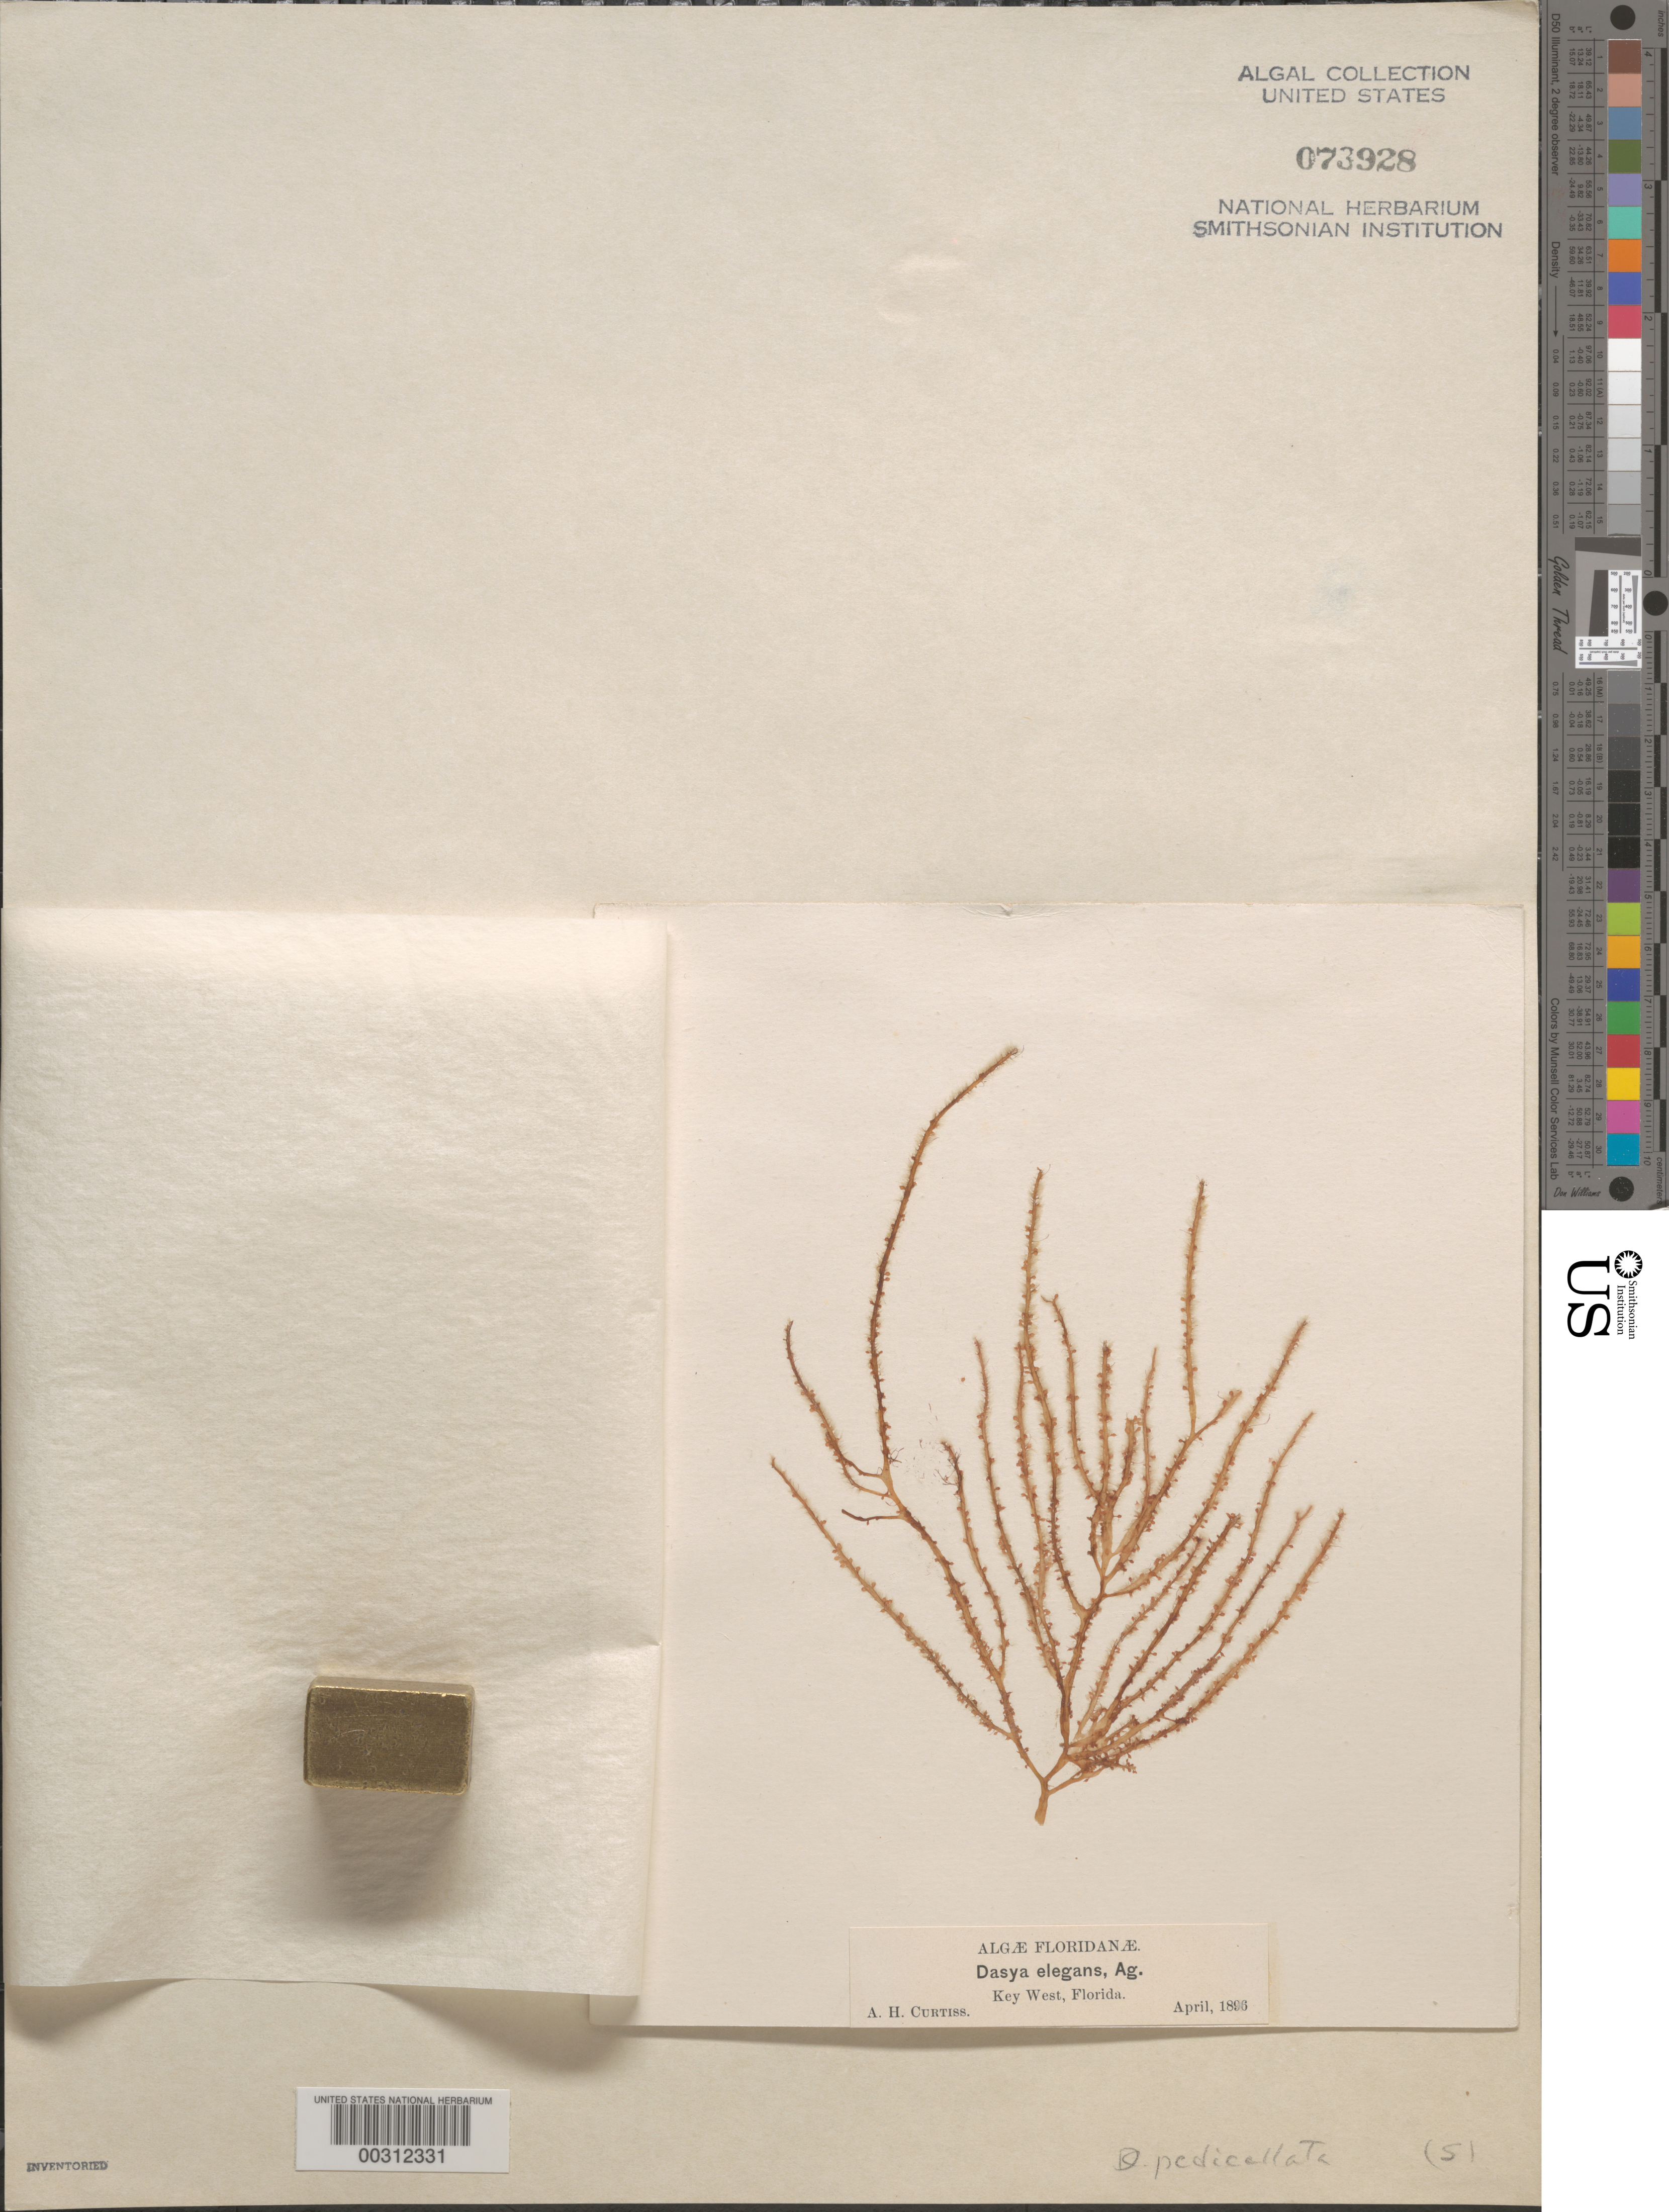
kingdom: Plantae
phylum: Rhodophyta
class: Florideophyceae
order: Ceramiales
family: Dasyaceae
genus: Dasya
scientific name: Dasya pedicellata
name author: (C. Agardh) C. Agardh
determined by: Algae name updating Project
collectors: A. H. Curtiss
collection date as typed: Apr 1896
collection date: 1896-04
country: United States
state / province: Florida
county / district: Monroe County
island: Key West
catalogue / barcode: US 73928